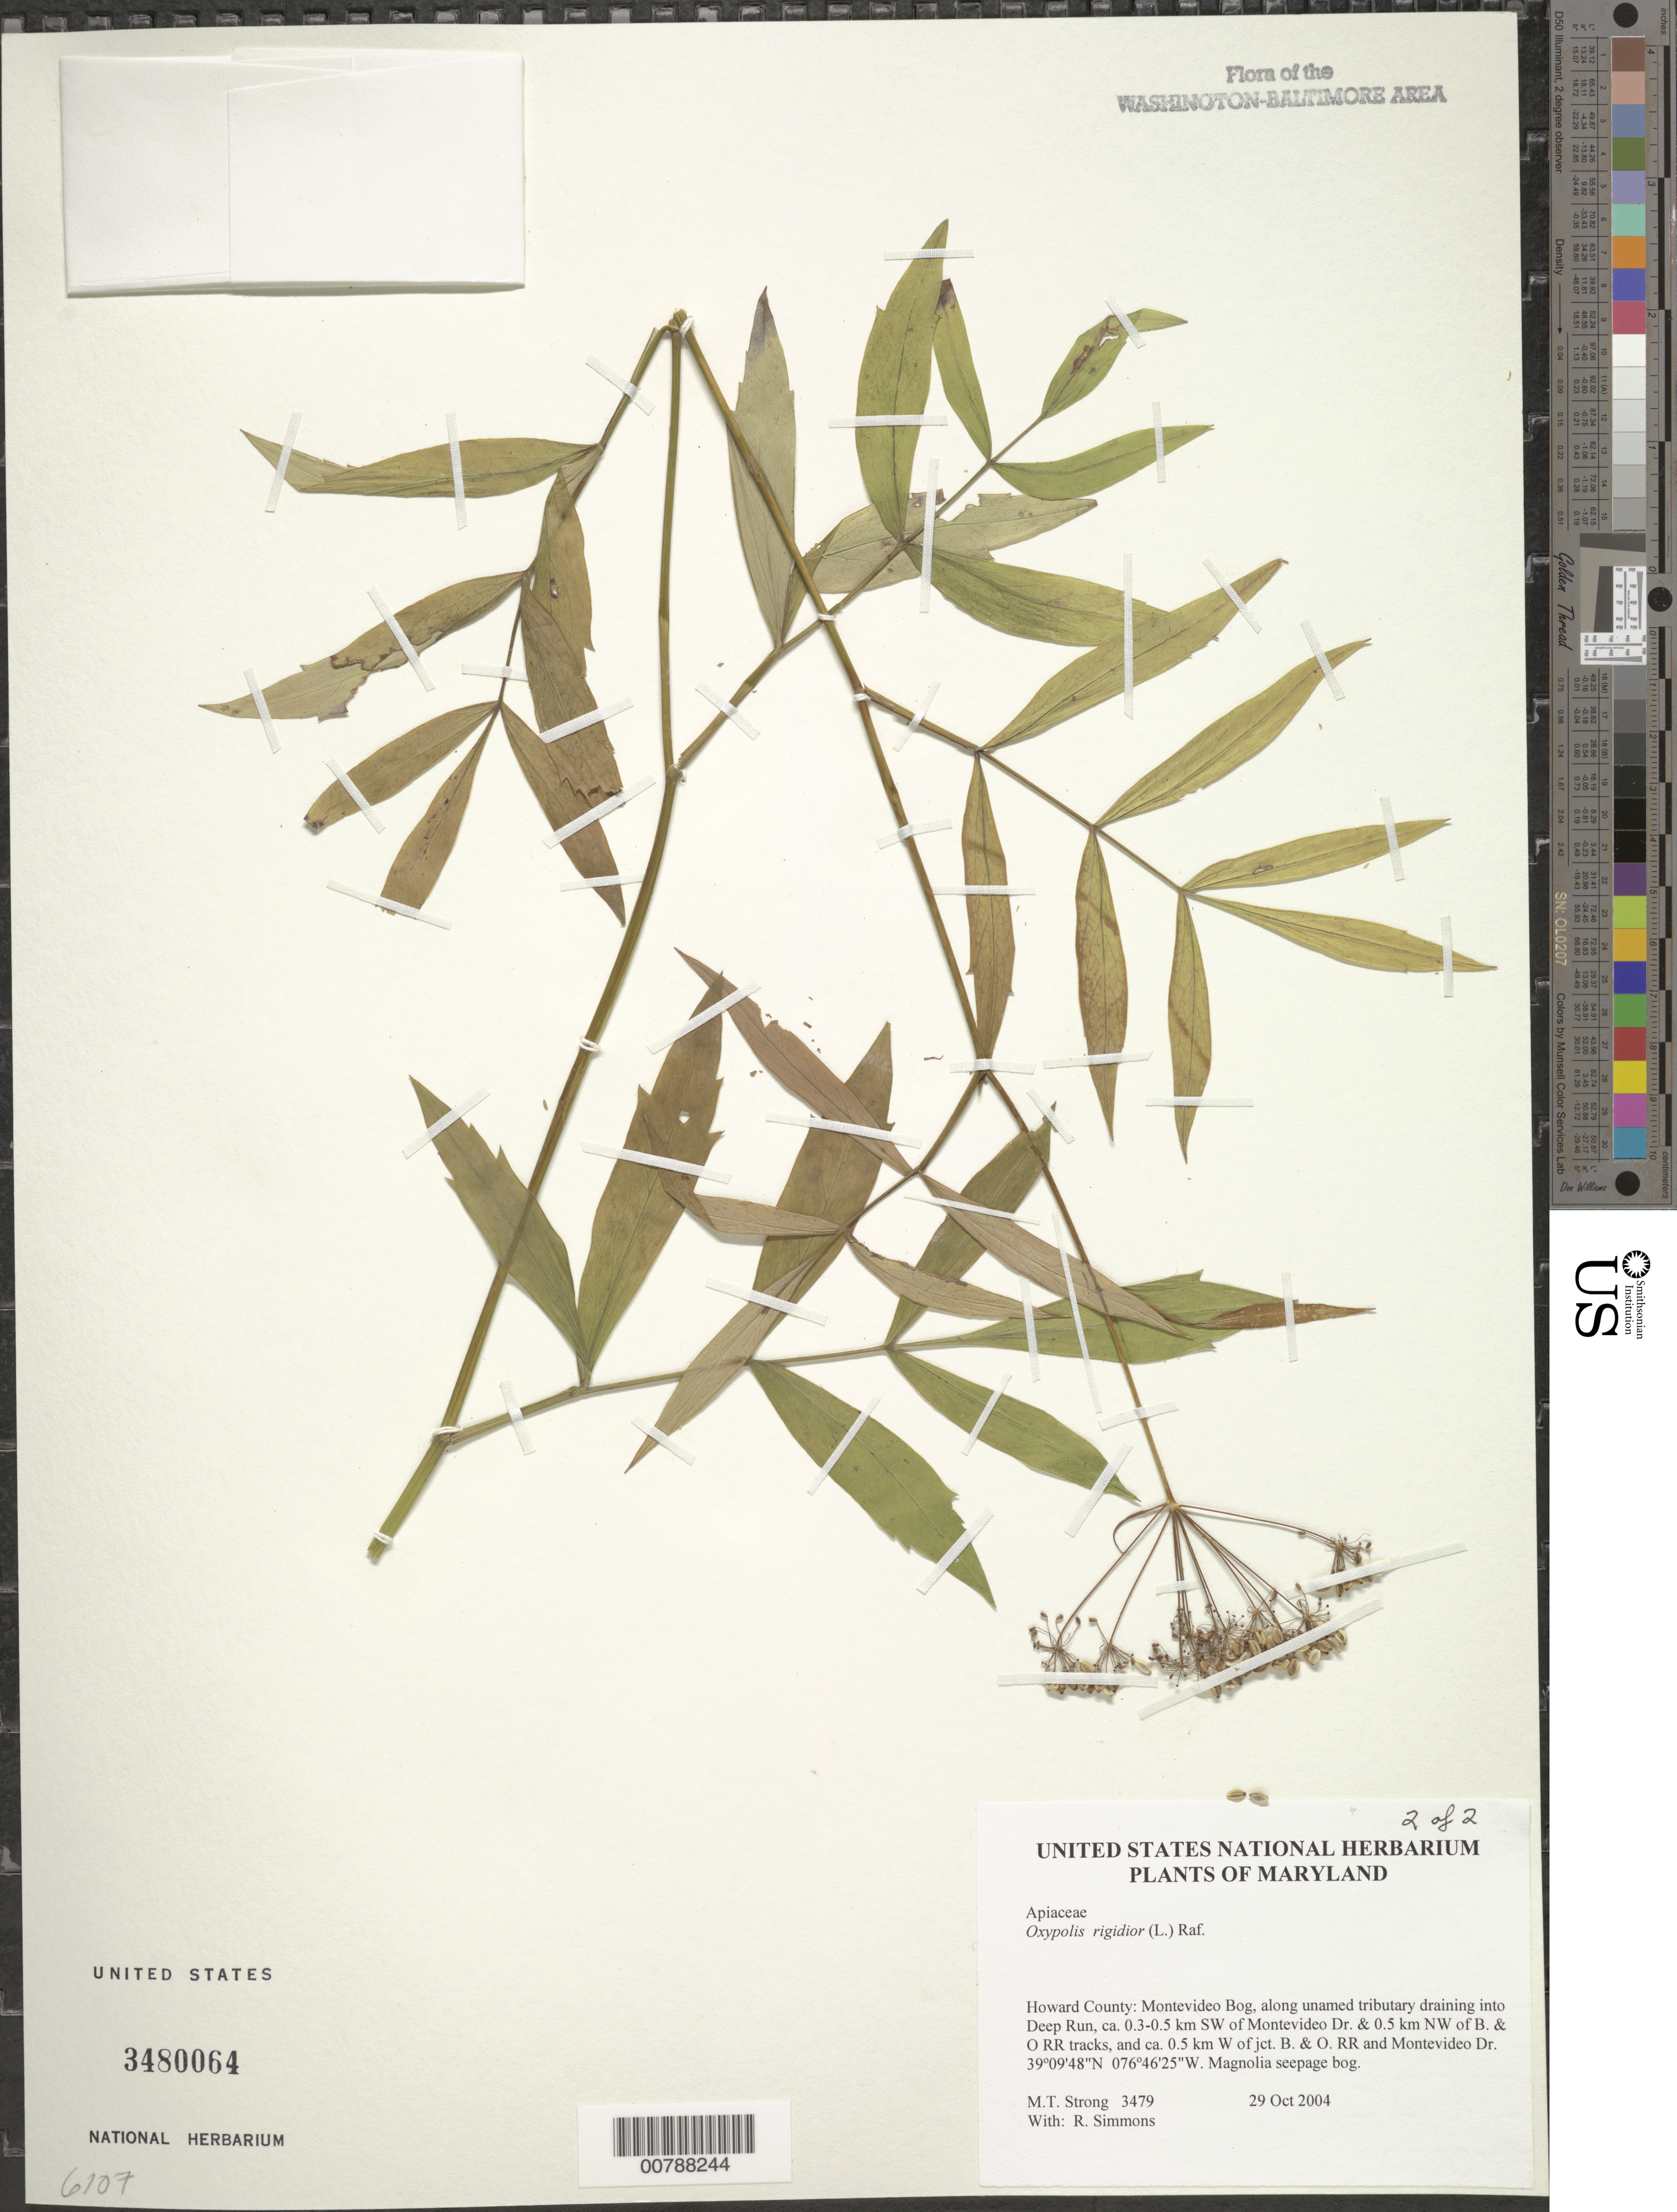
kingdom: Plantae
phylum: Tracheophyta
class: Magnoliopsida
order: Apiales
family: Apiaceae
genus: Oxypolis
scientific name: Oxypolis rigidior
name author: (L.) Raf.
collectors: M. T. Strong & R. B. Simmons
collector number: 3479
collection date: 2004-10-29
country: United States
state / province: Maryland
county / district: Howard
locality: Montevideo Bog, along unnamed tributary draining into Deep Run, ca. 0.3-0.5 km SW of Montevideo Dr. and 0.5 km NW of B. & O. RR tracks, and ca. 0.5 km W of jct. B. & O. R.R. and Montevideo Dr.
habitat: Magnolia seepage bog.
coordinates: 39 09'48"N, 076 46'25"W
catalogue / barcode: US 3480064